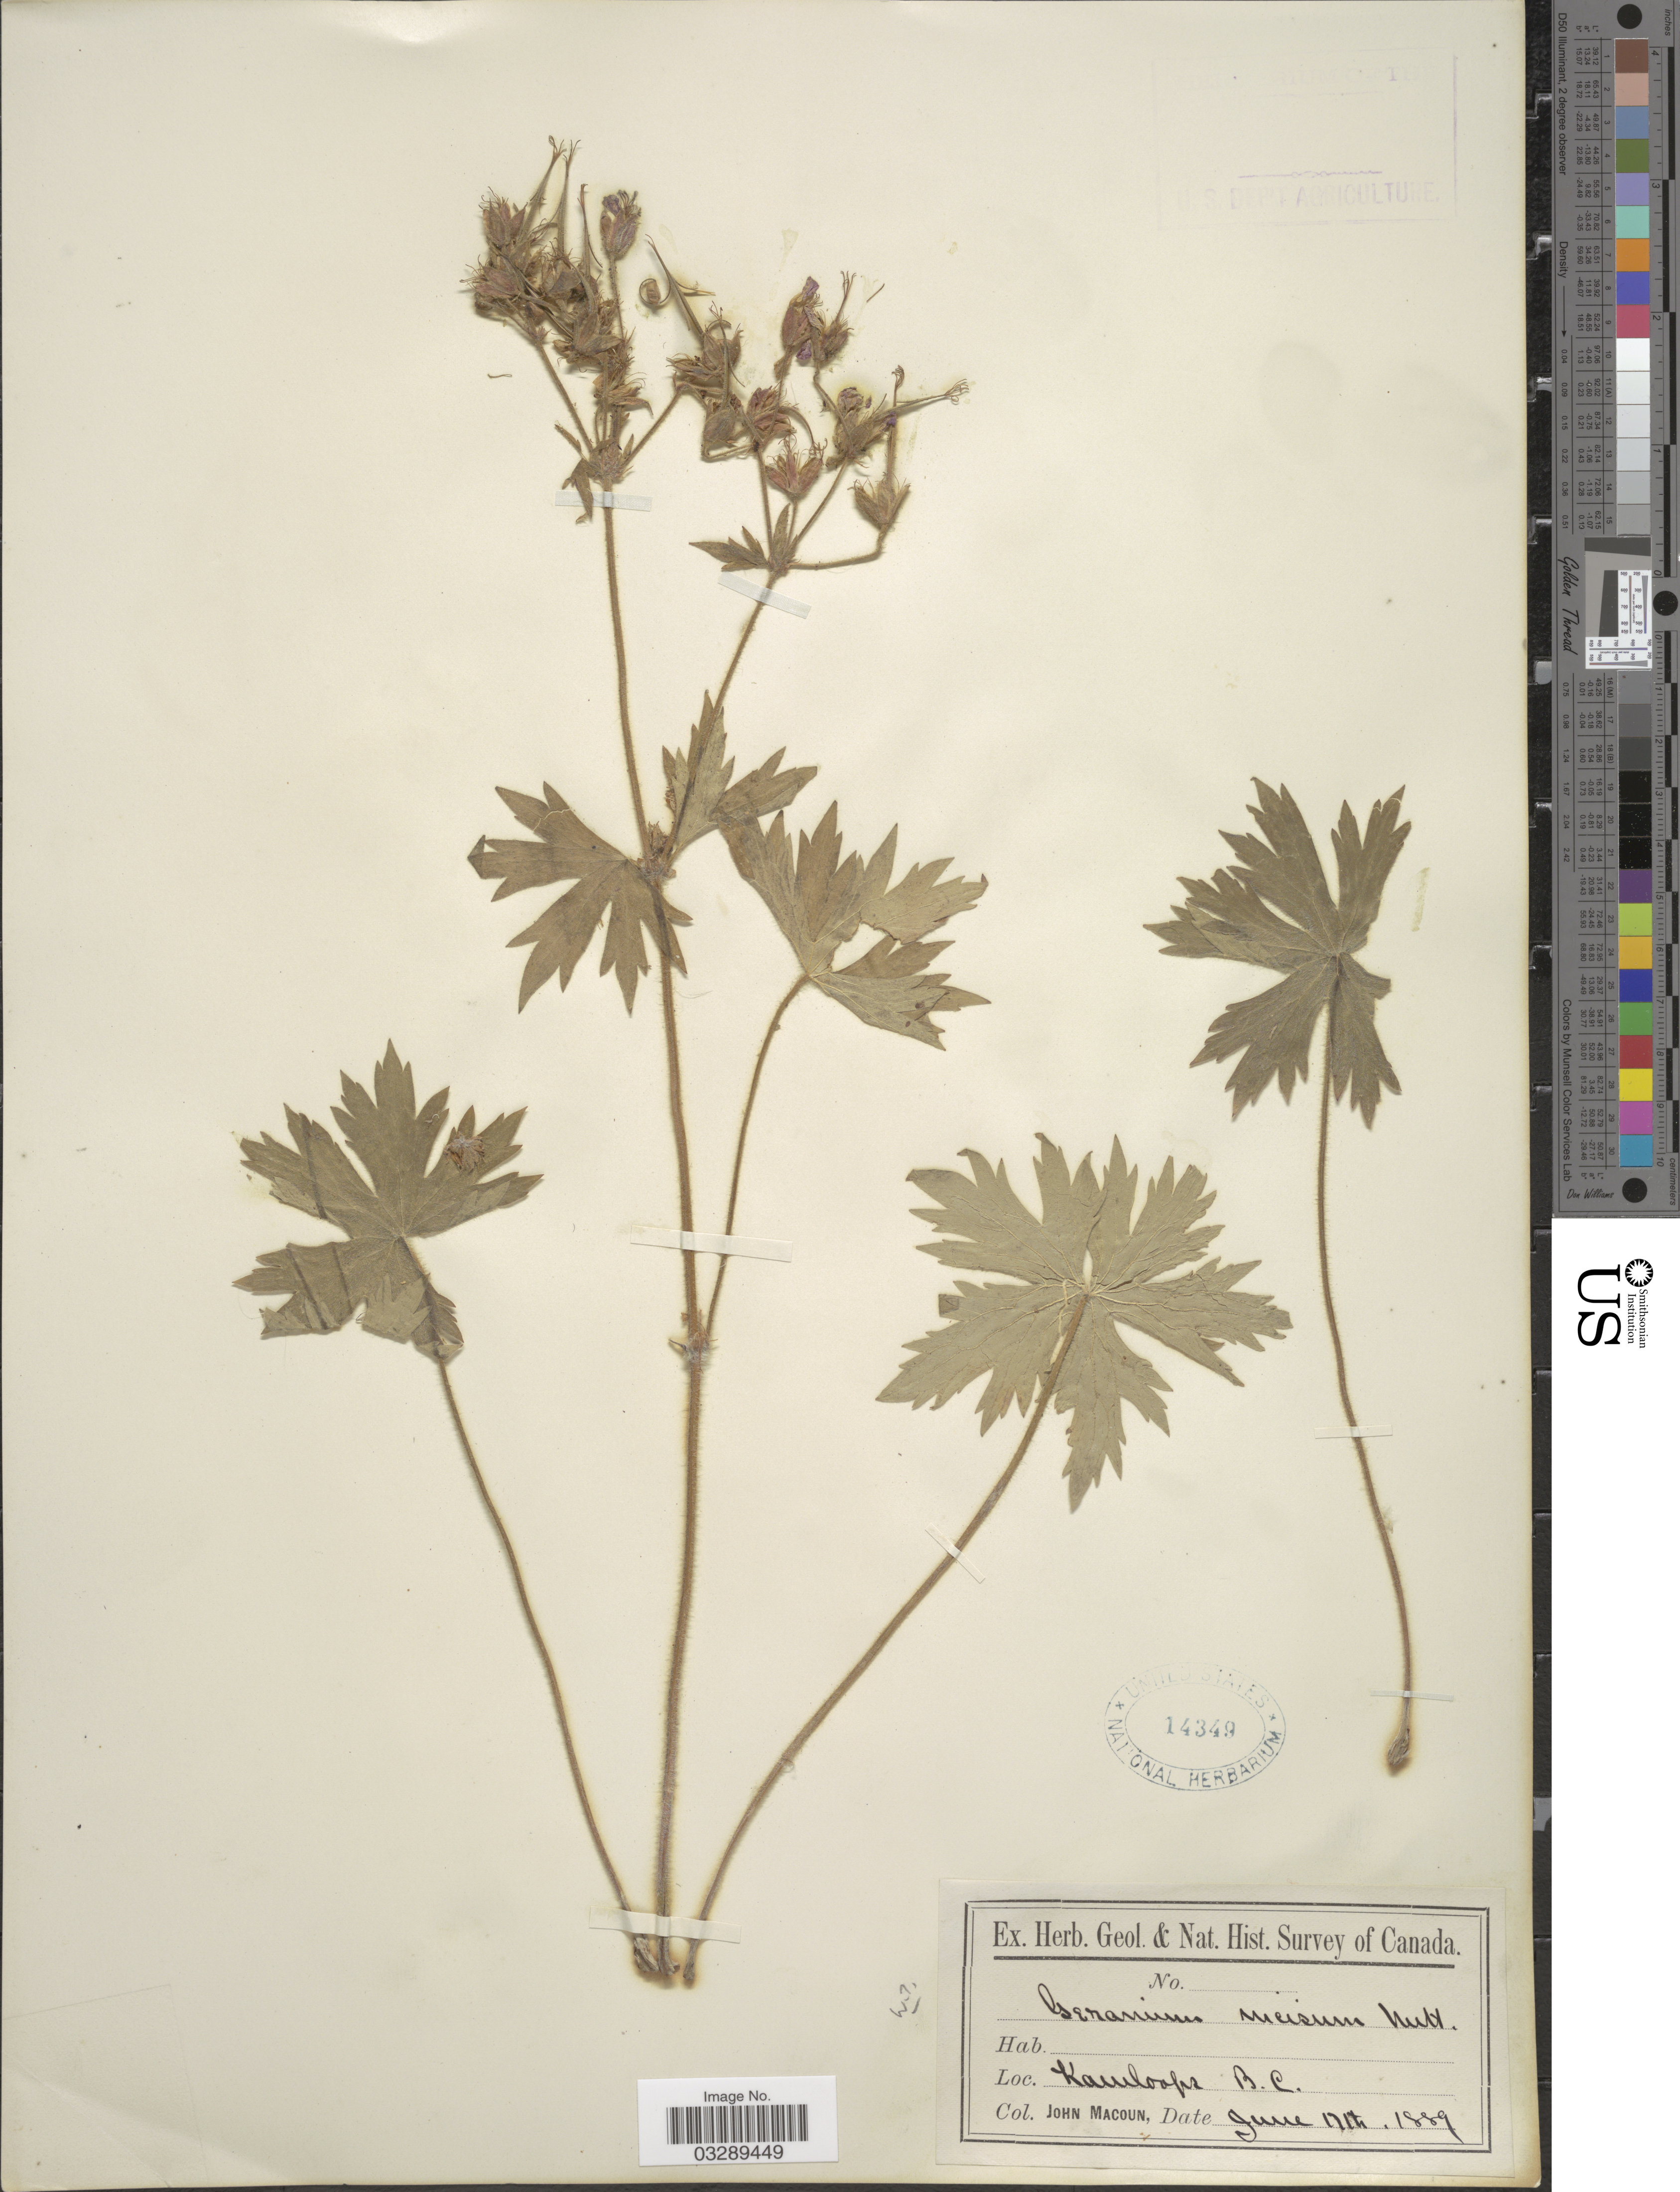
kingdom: Plantae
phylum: Tracheophyta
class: Magnoliopsida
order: Geraniales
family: Geraniaceae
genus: Geranium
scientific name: Geranium sp.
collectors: J. Macoun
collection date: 1889-06-17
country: Canada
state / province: British Columbia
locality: Kamloops.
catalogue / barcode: US 14349